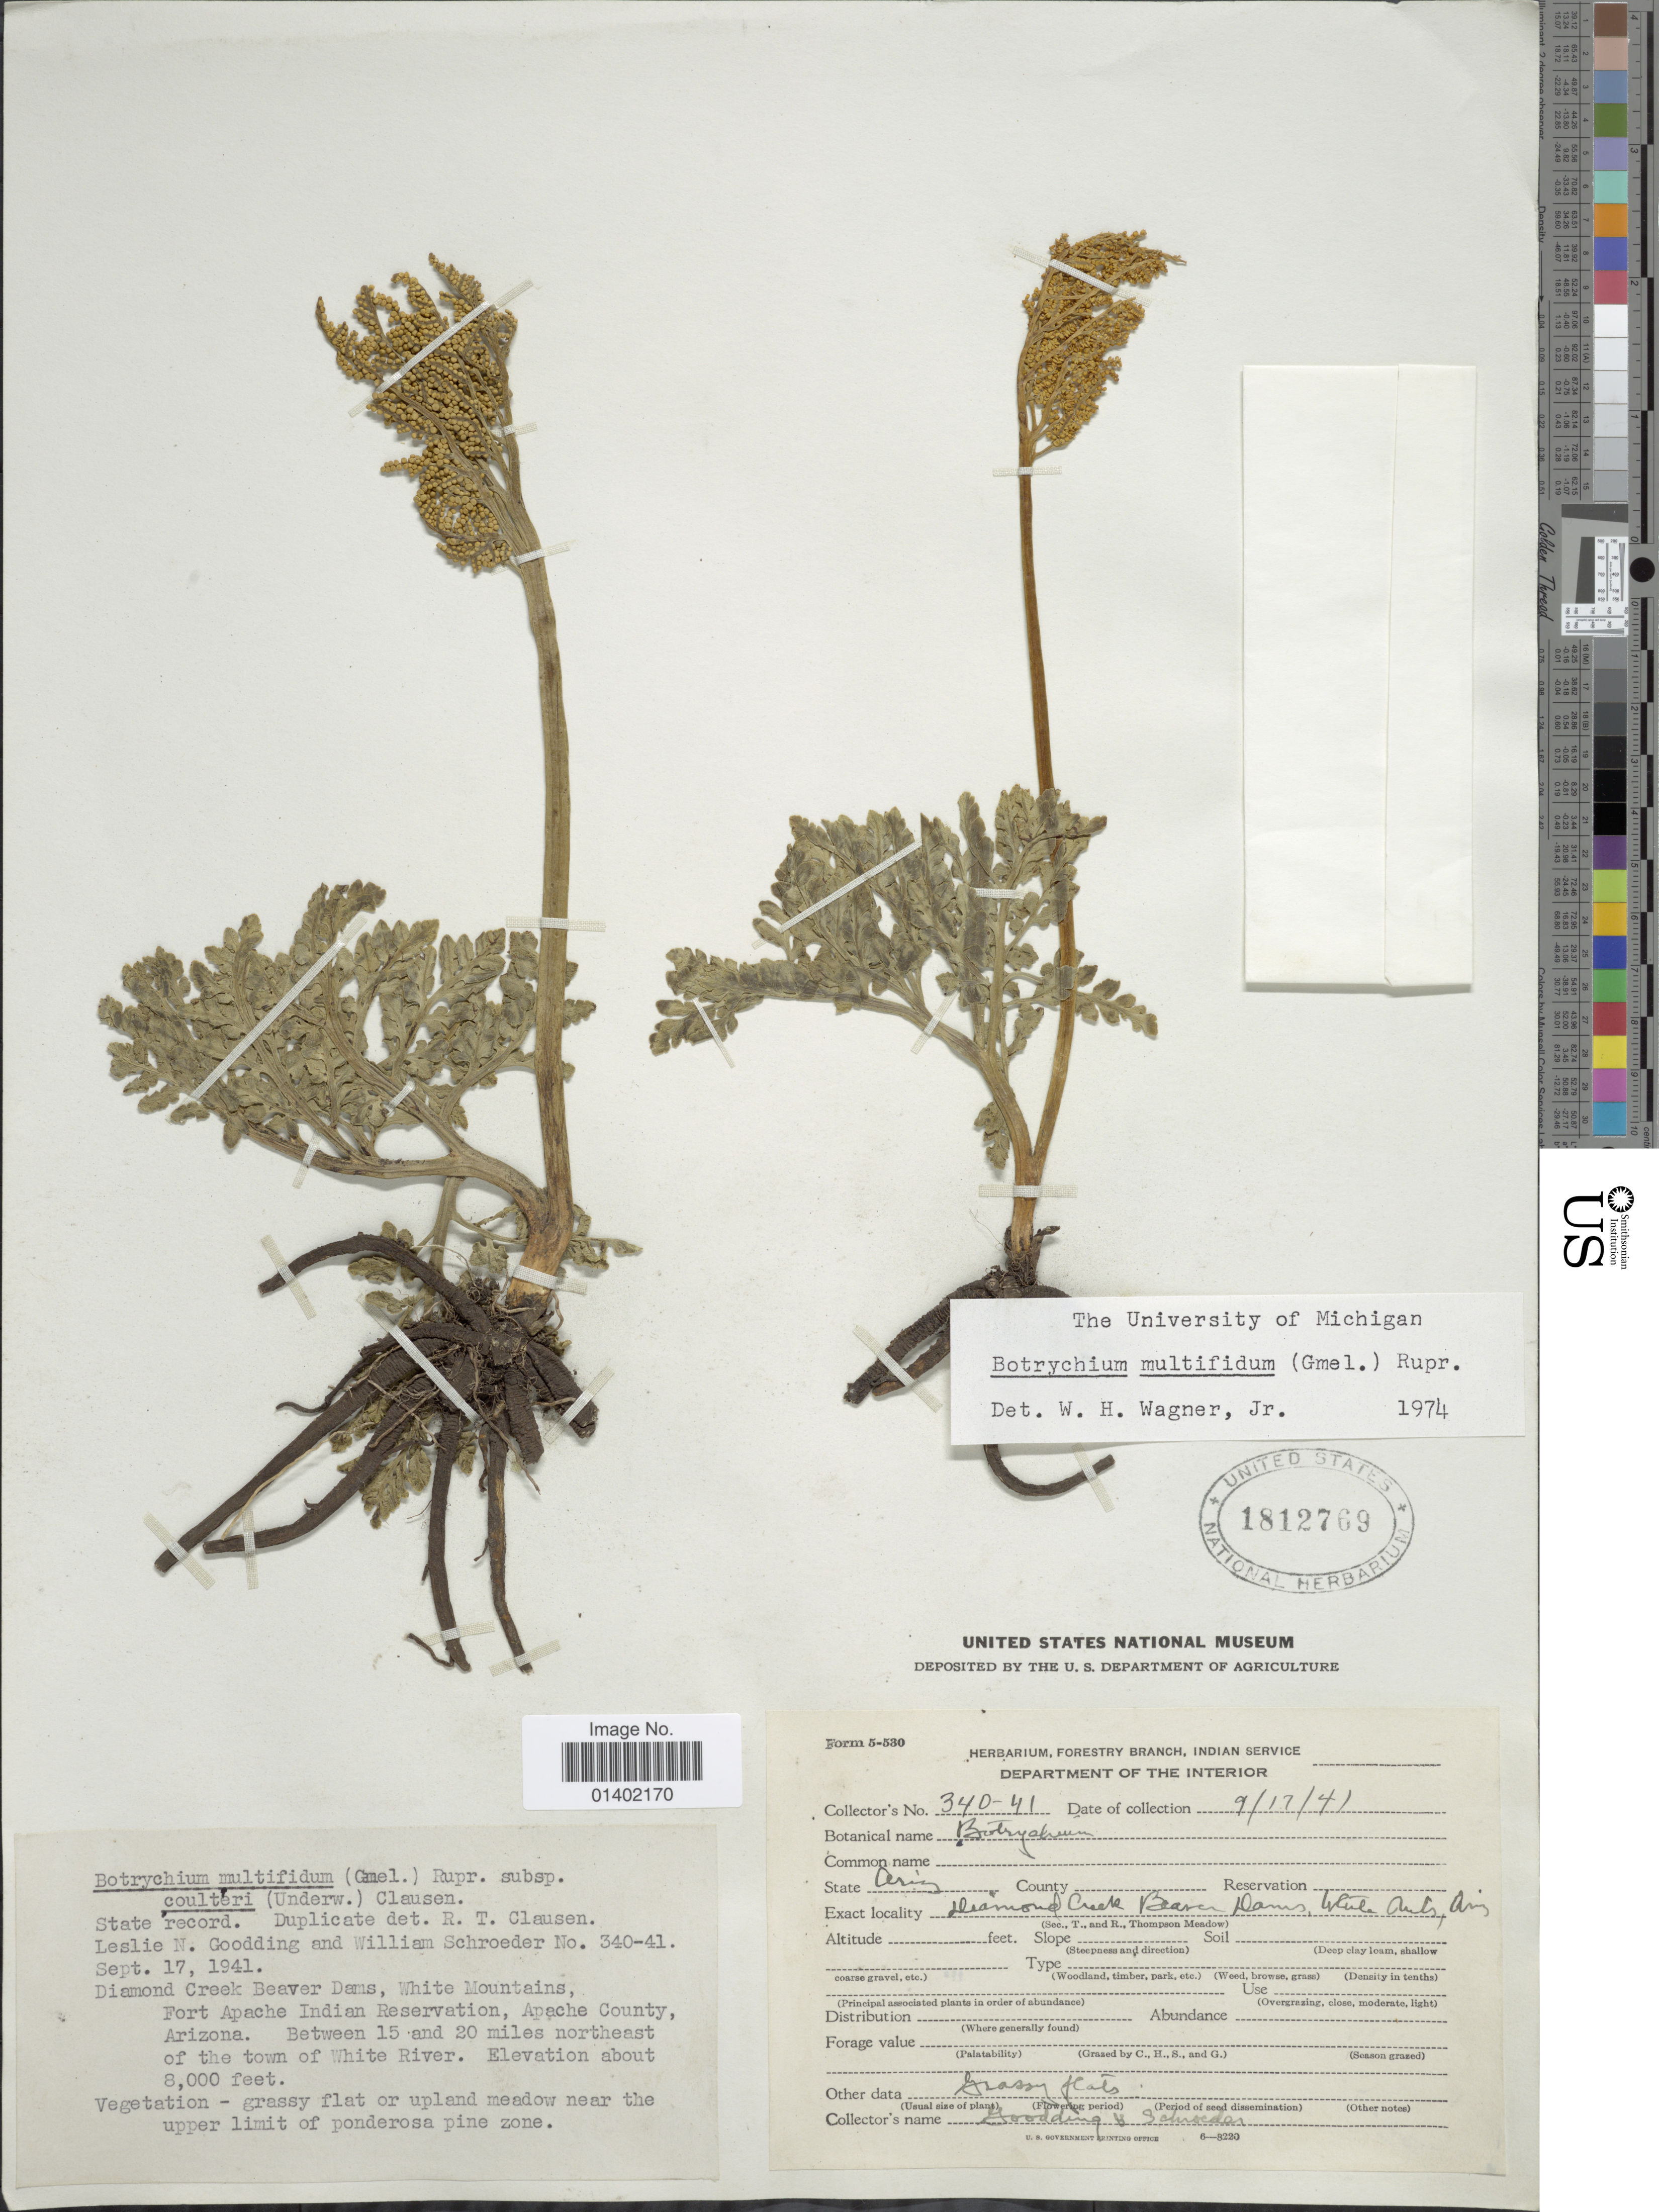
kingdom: Plantae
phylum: Tracheophyta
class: Polypodiopsida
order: Ophioglossales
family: Ophioglossaceae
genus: Botrychium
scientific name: Botrychium multifidum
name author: (J.F. Gmel.) Rupr.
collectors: L. N. Goodding & W. Schroeder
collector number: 340 - 41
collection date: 1941-09-17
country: United States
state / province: Arizona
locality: Diamond Creek Beaver Dams, Fort Apache Indian Reservation, Apache County, Arizona, Between 15 and 20 miles northeast of the town of White River.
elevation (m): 2438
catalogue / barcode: US 1812769